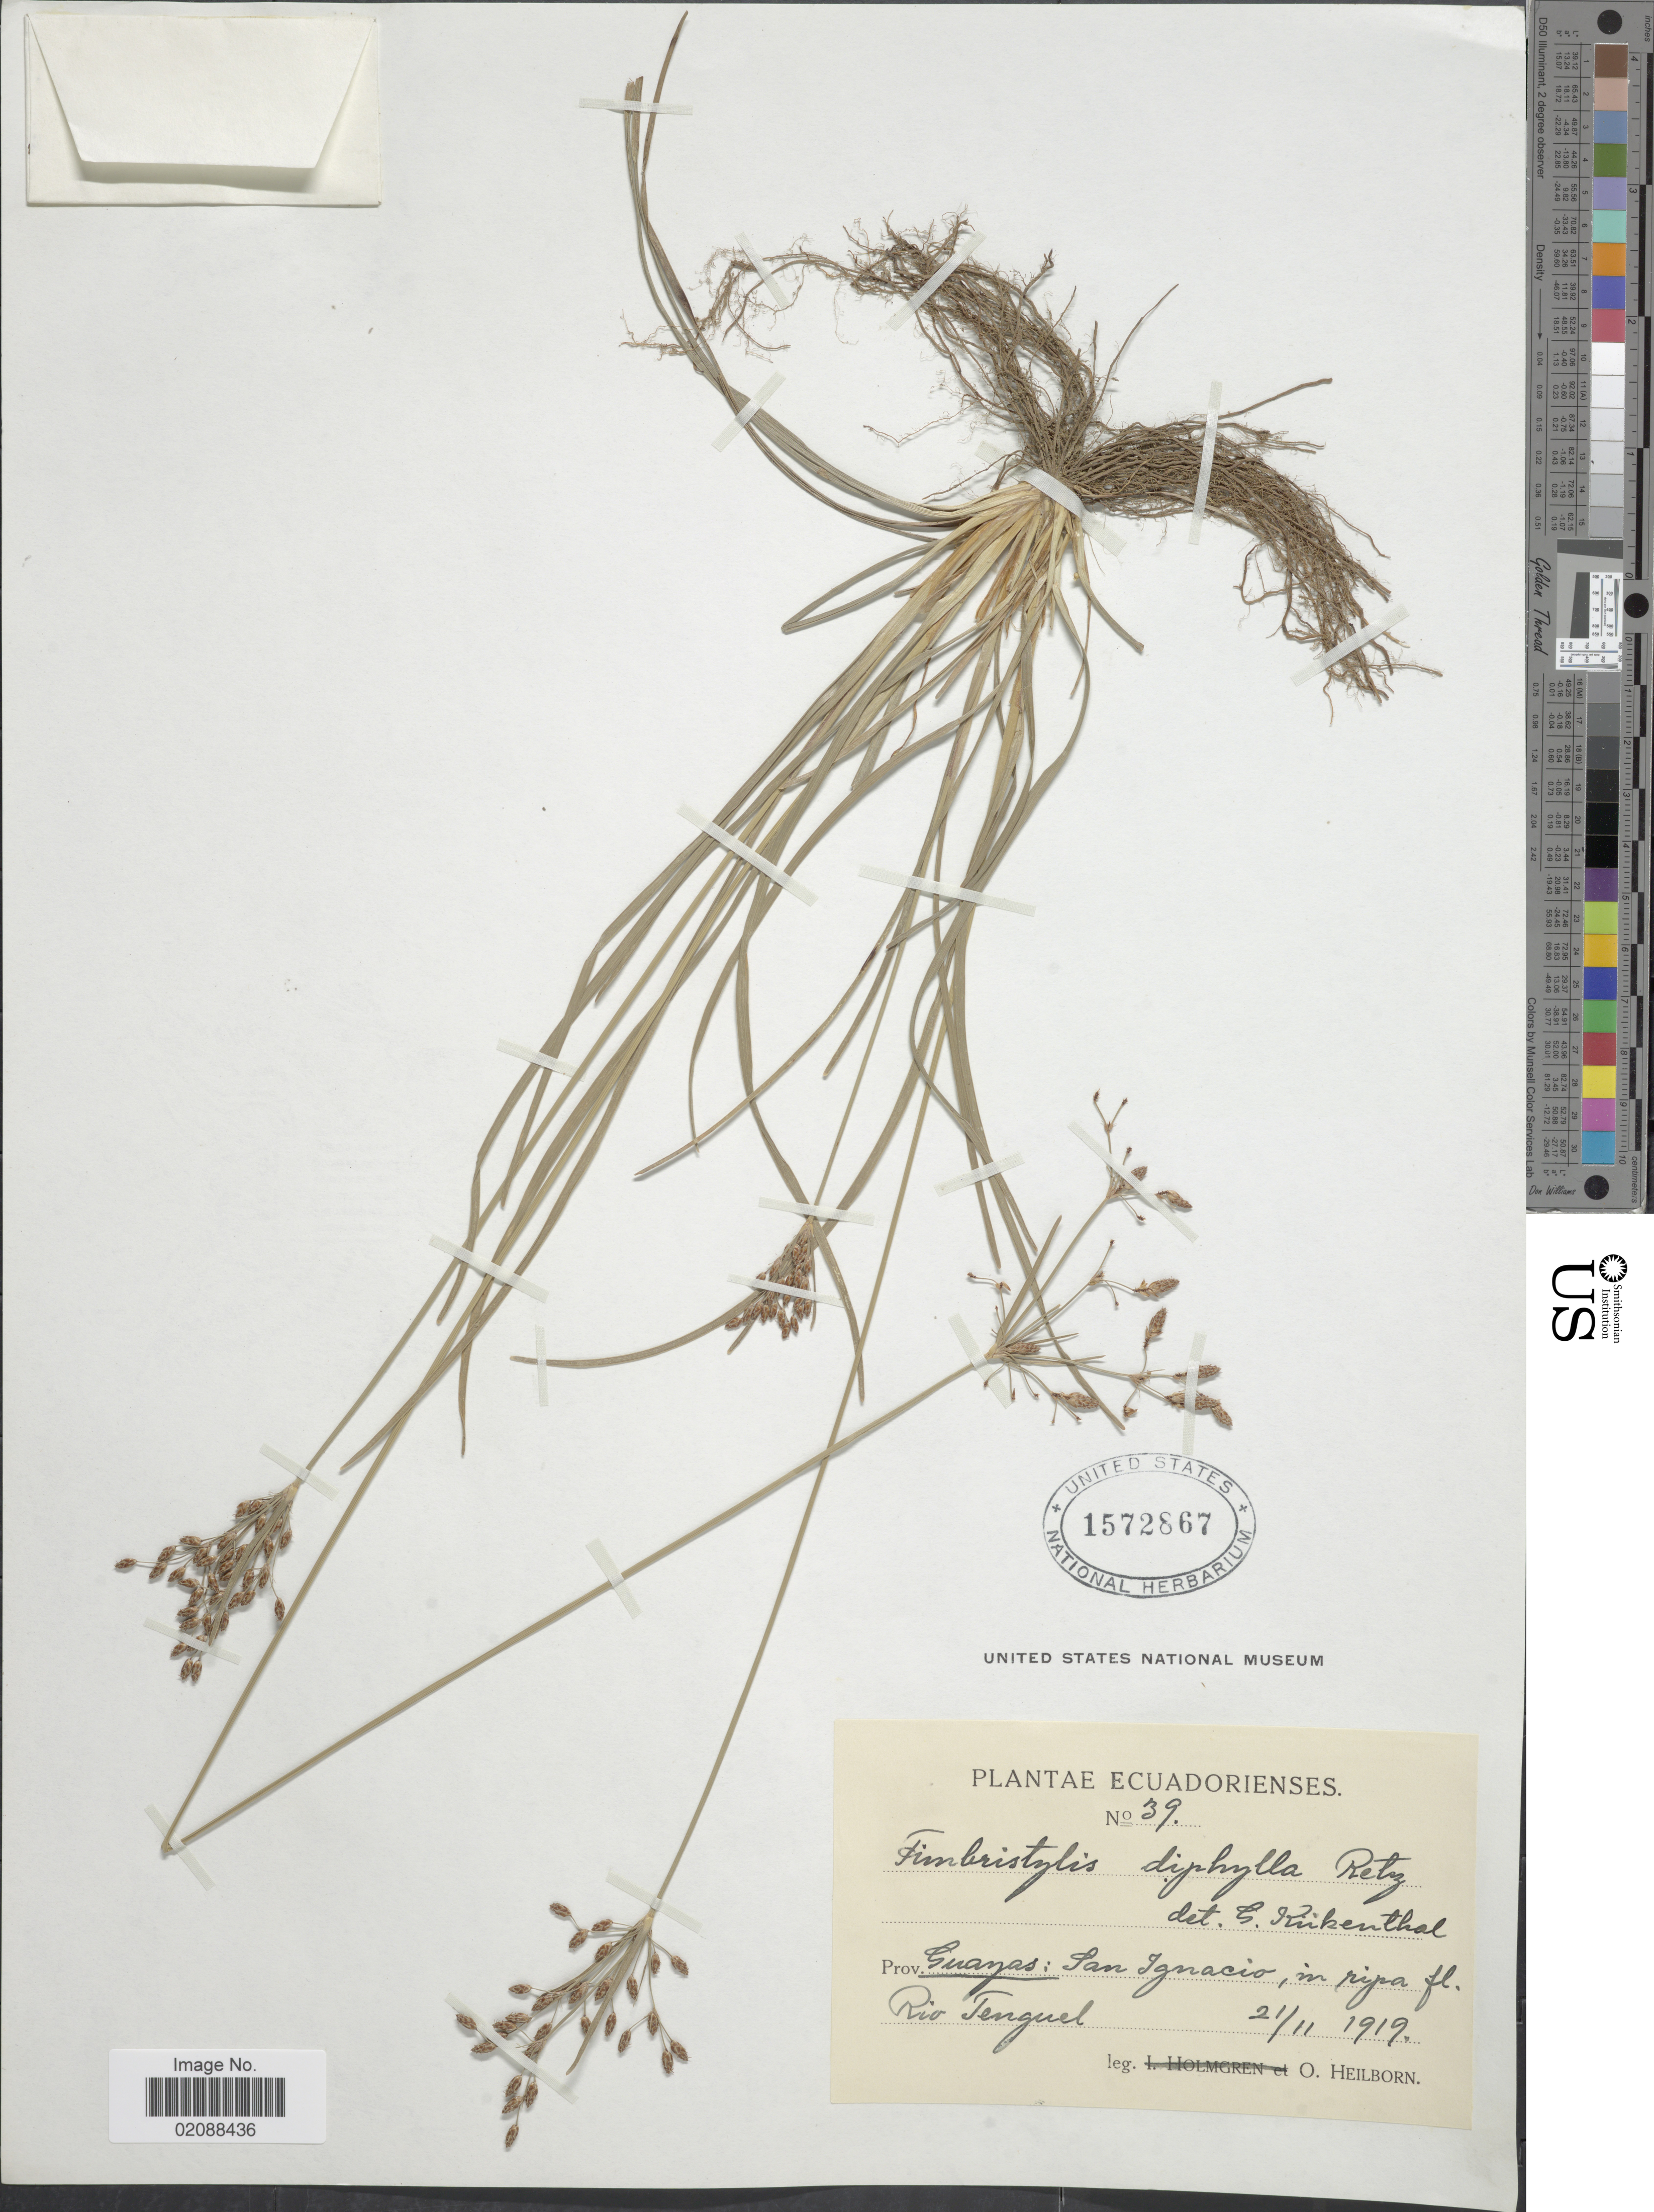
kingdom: Plantae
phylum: Tracheophyta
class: Liliopsida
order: Poales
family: Cyperaceae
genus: Fimbristylis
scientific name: Fimbristylis dichotoma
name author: (L.) Vahl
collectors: O. Heilbron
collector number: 39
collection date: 1919-11-21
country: Ecuador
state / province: Guayas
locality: Ecuadorienses. San Ignacio, in ripa fl. Rio Tenguel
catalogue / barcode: US 1572867